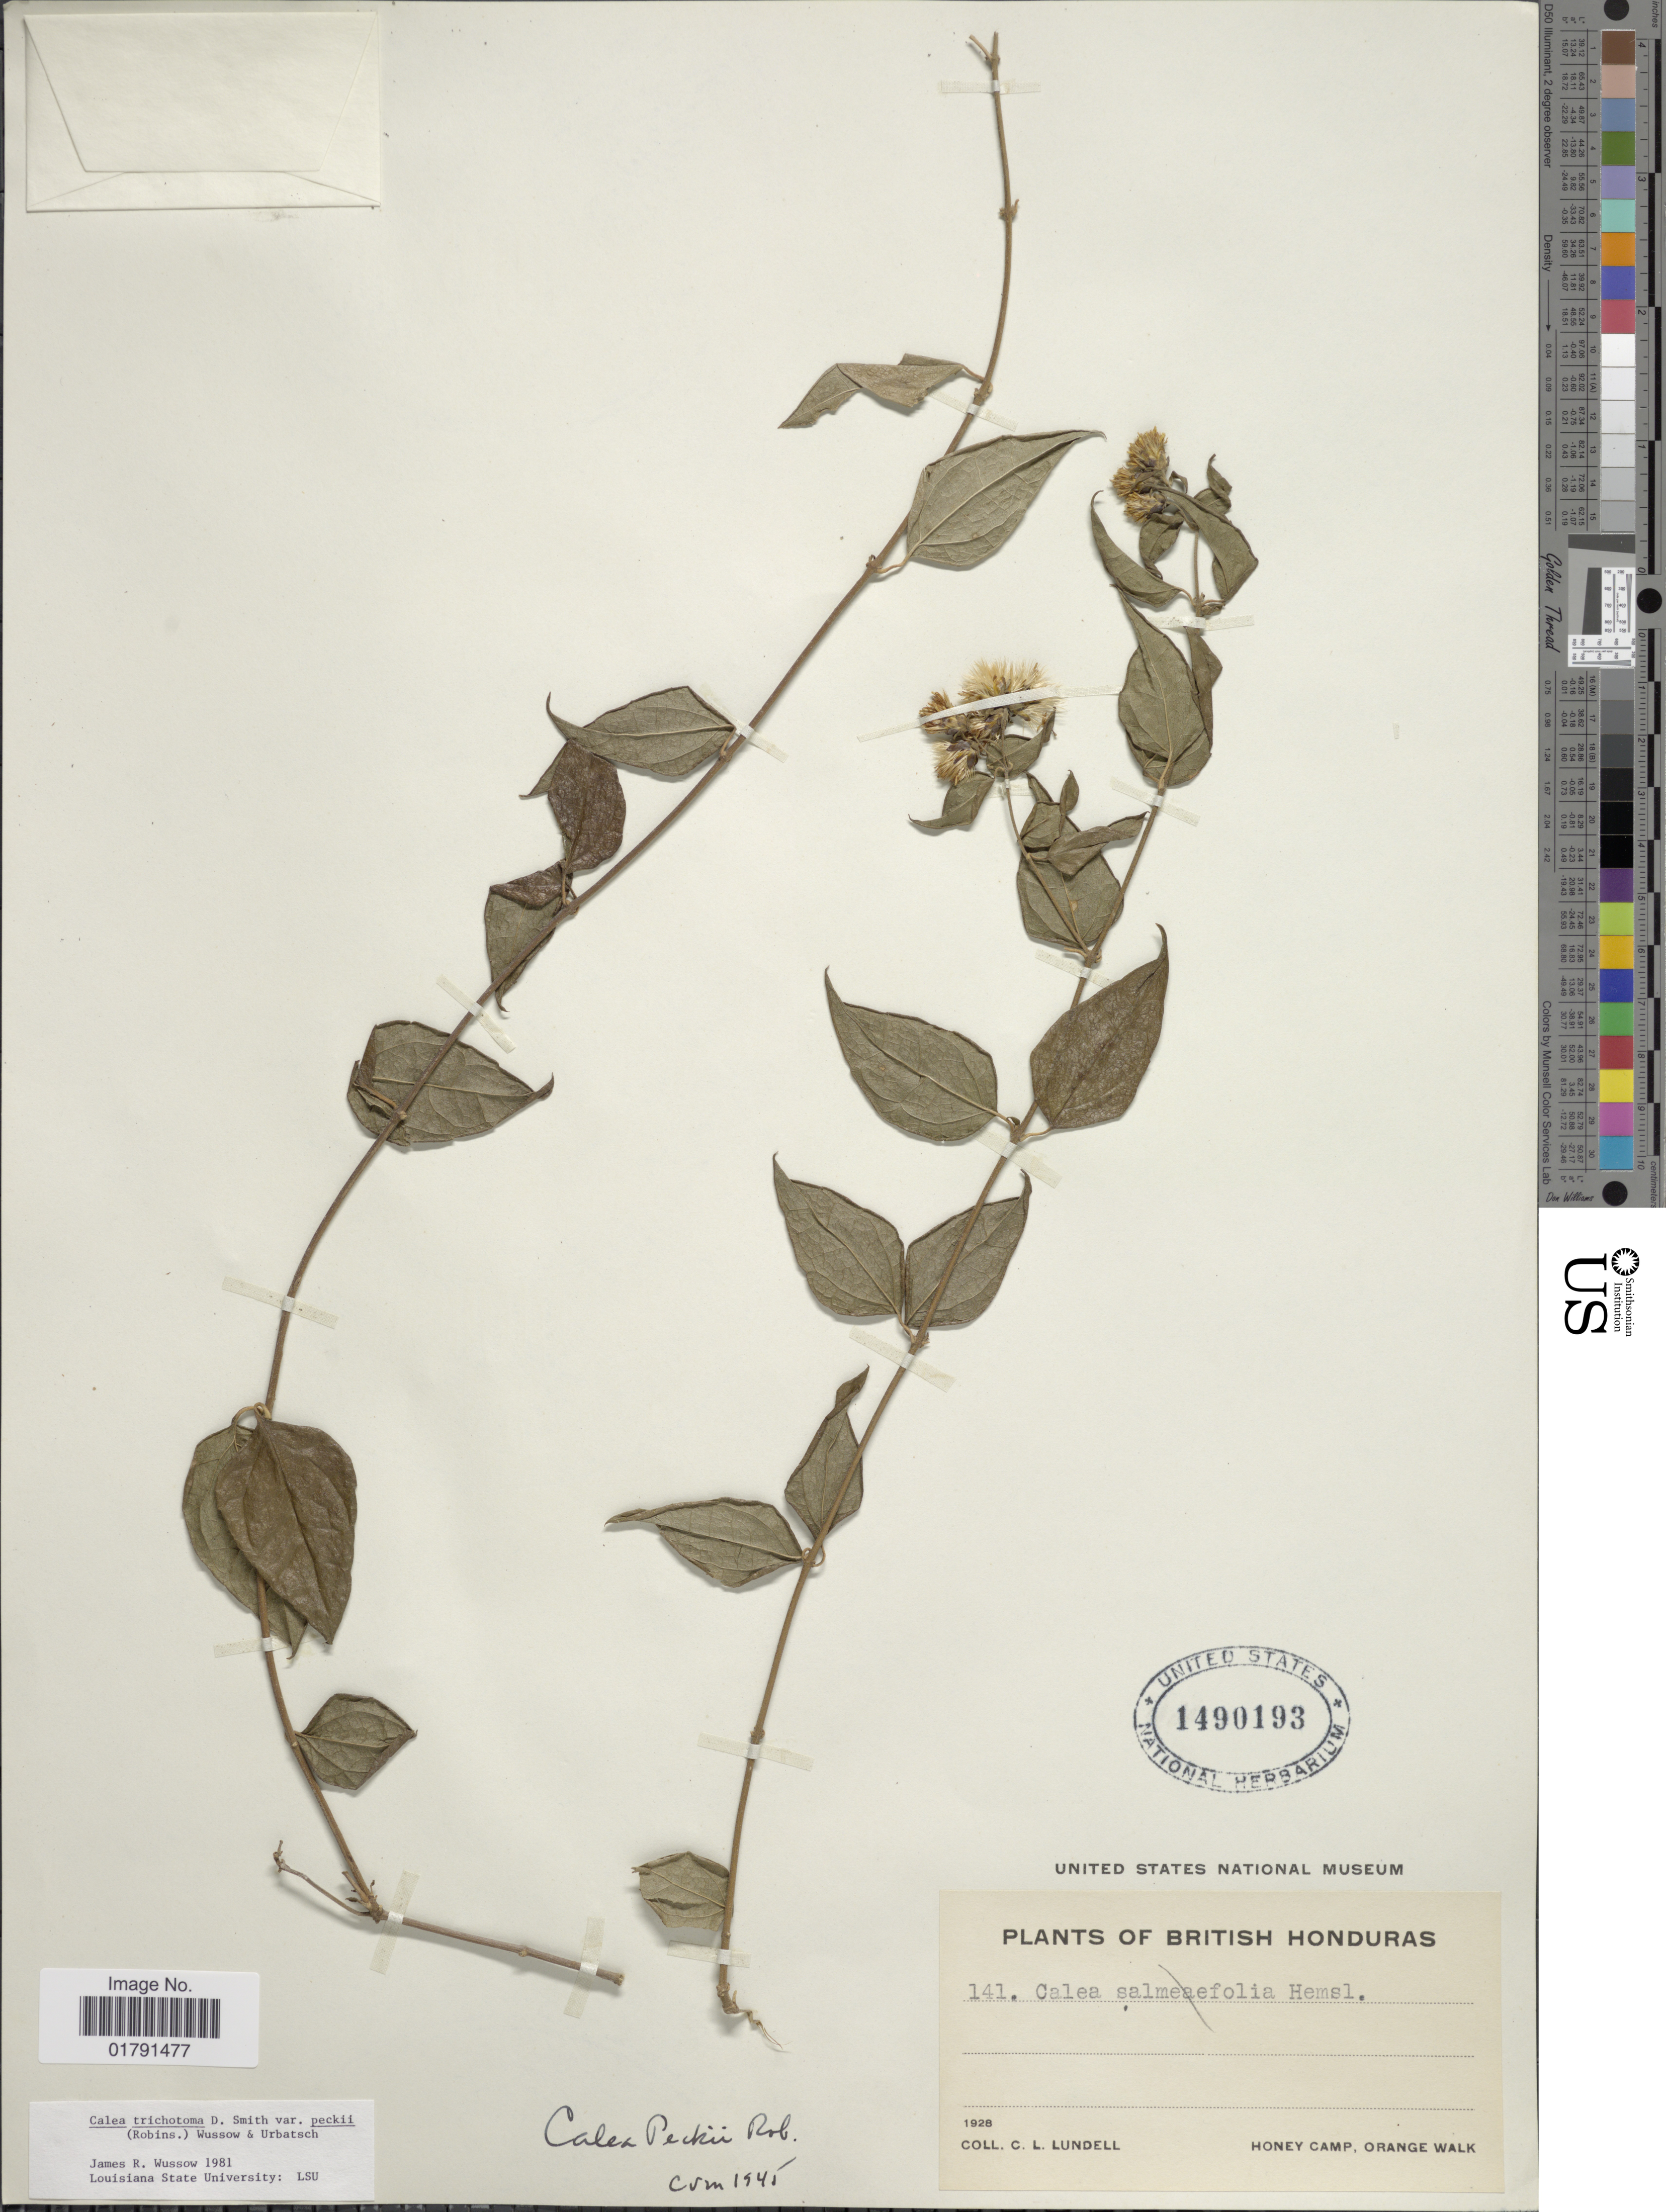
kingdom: Plantae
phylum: Tracheophyta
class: Magnoliopsida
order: Asterales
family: Asteraceae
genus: Calea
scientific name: Calea trichotoma var. peckii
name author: Wussow &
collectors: C. L. Lundell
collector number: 141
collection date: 1928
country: Belize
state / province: Orange Walk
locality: British Honduras, Honey Camp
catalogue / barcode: US 1490193